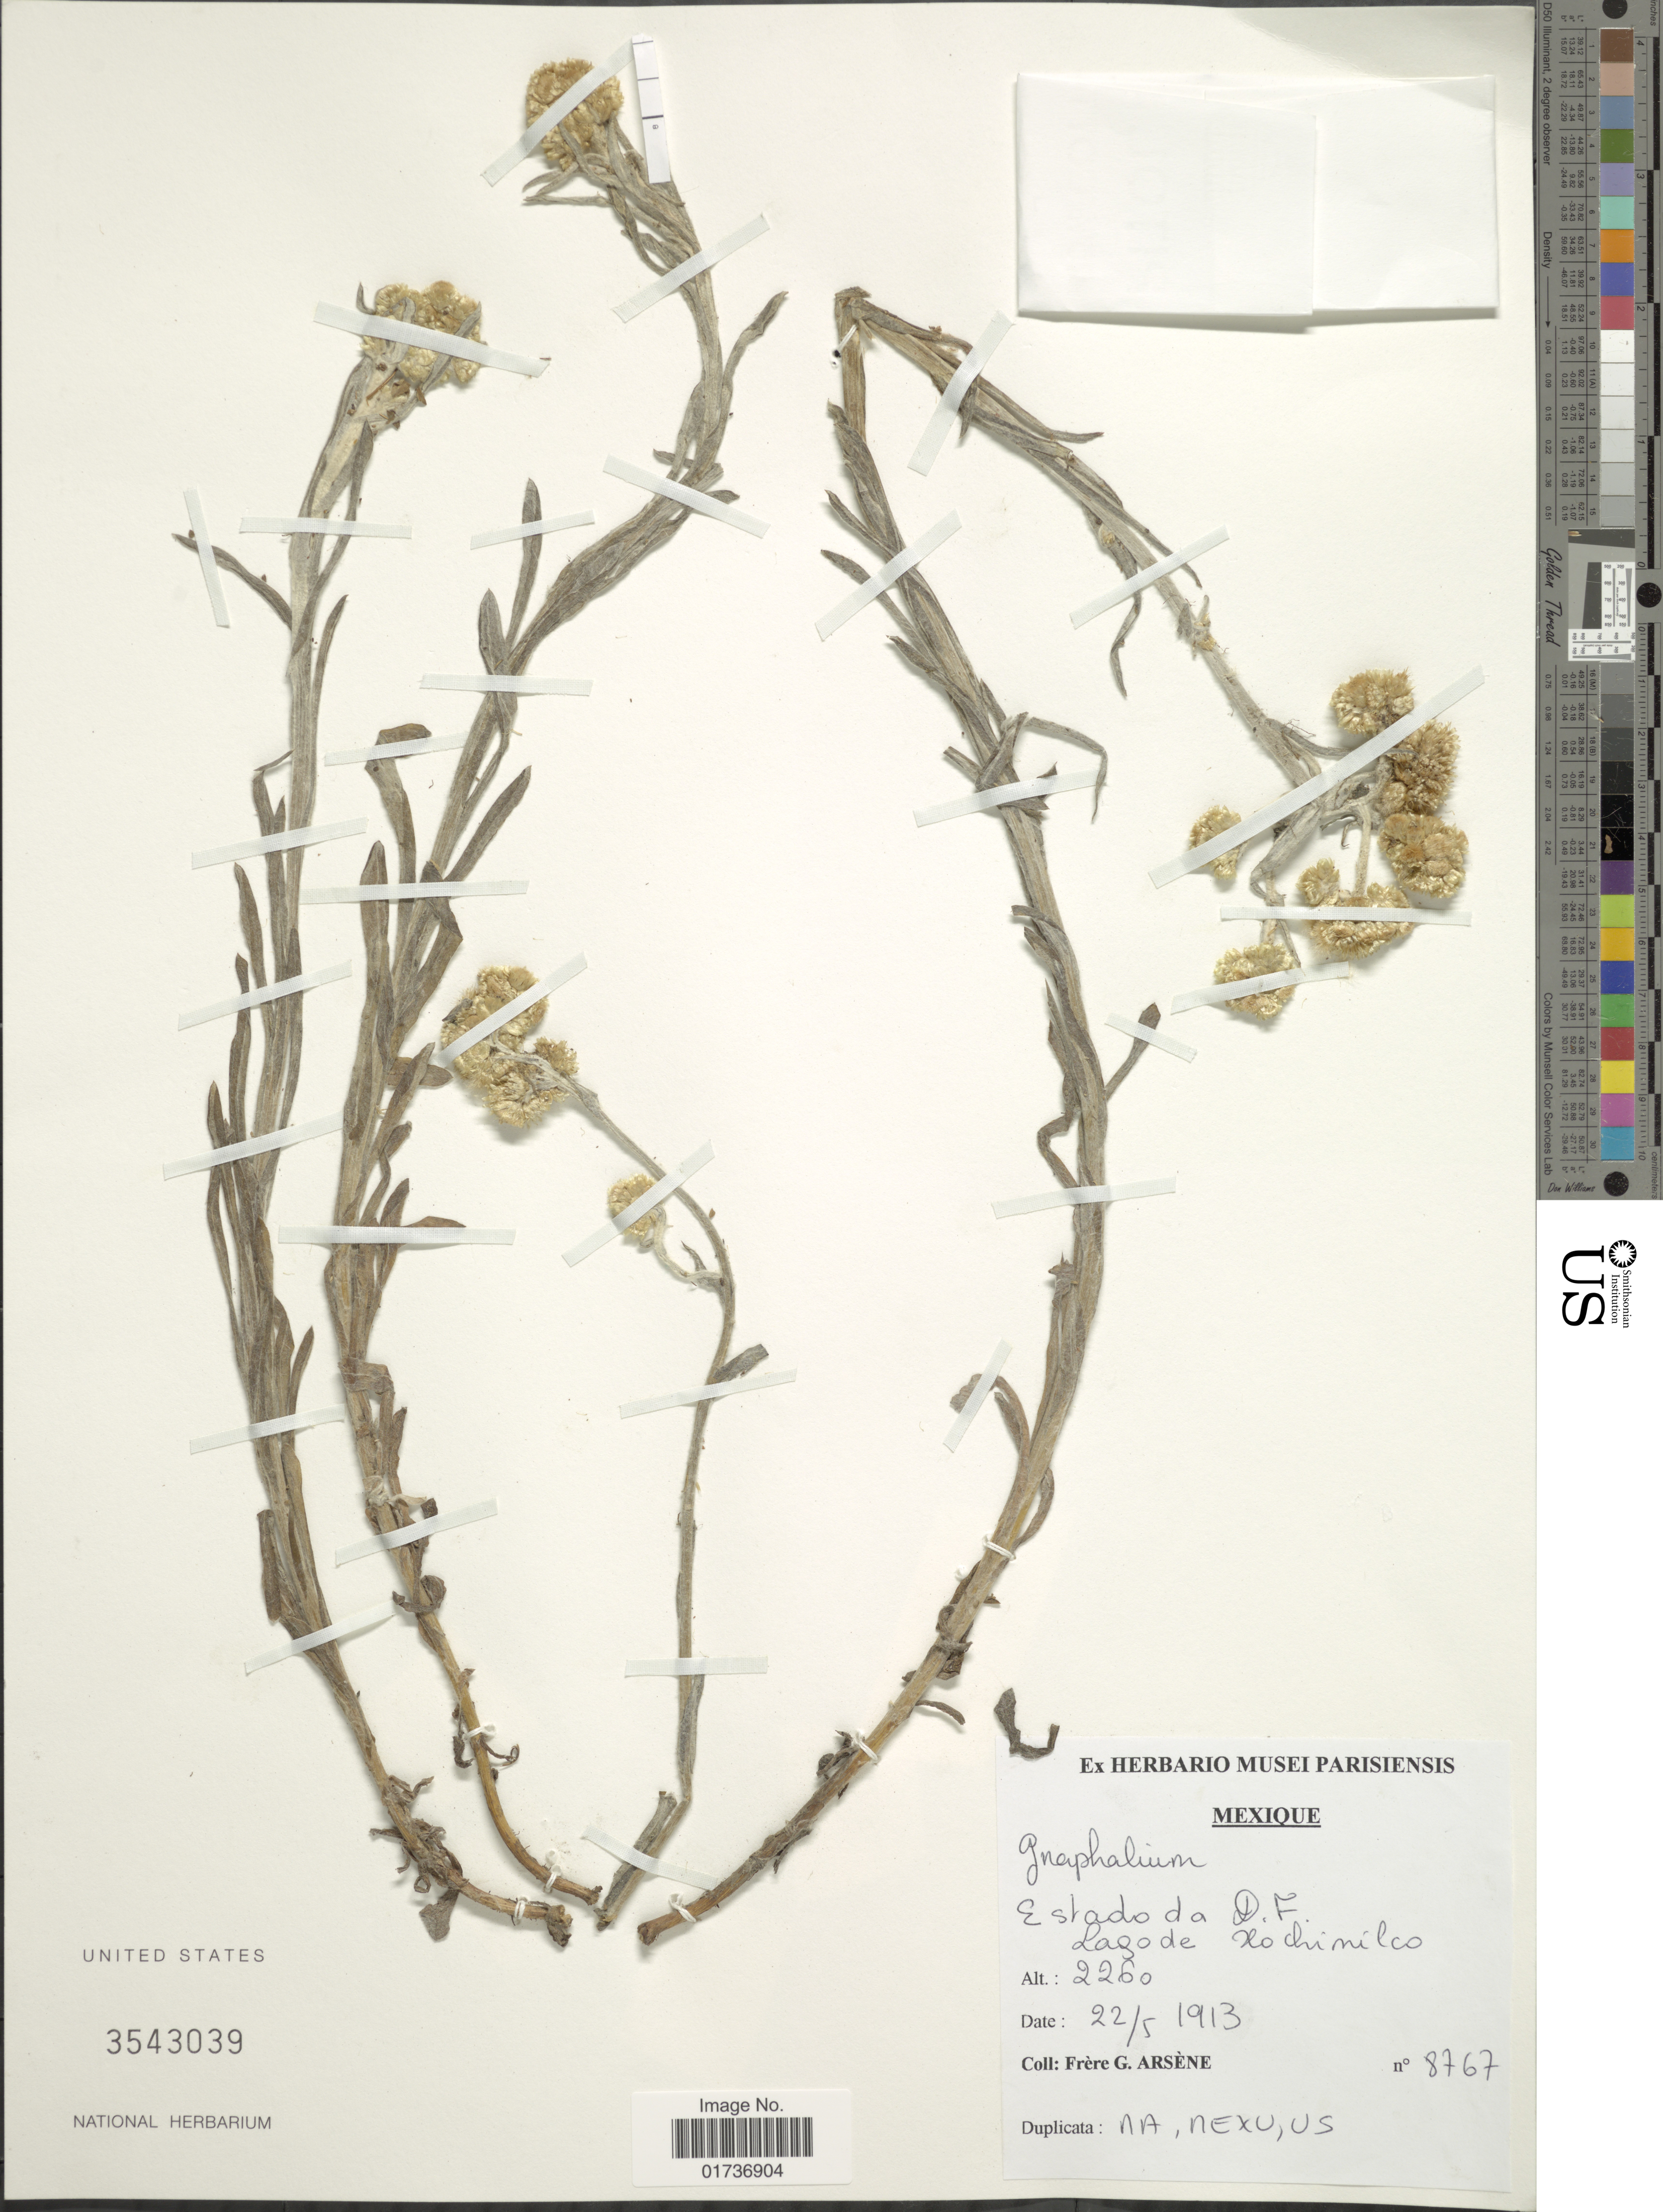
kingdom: Plantae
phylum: Tracheophyta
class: Magnoliopsida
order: Asterales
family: Asteraceae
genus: Gnaphalium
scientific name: Gnaphalium sp.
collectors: Bro. G. Arsène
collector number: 8767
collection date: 1913-05-22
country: Mexico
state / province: Distrito Federal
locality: Estado da D.F. Lago de Rochimilco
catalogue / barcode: US 3543039